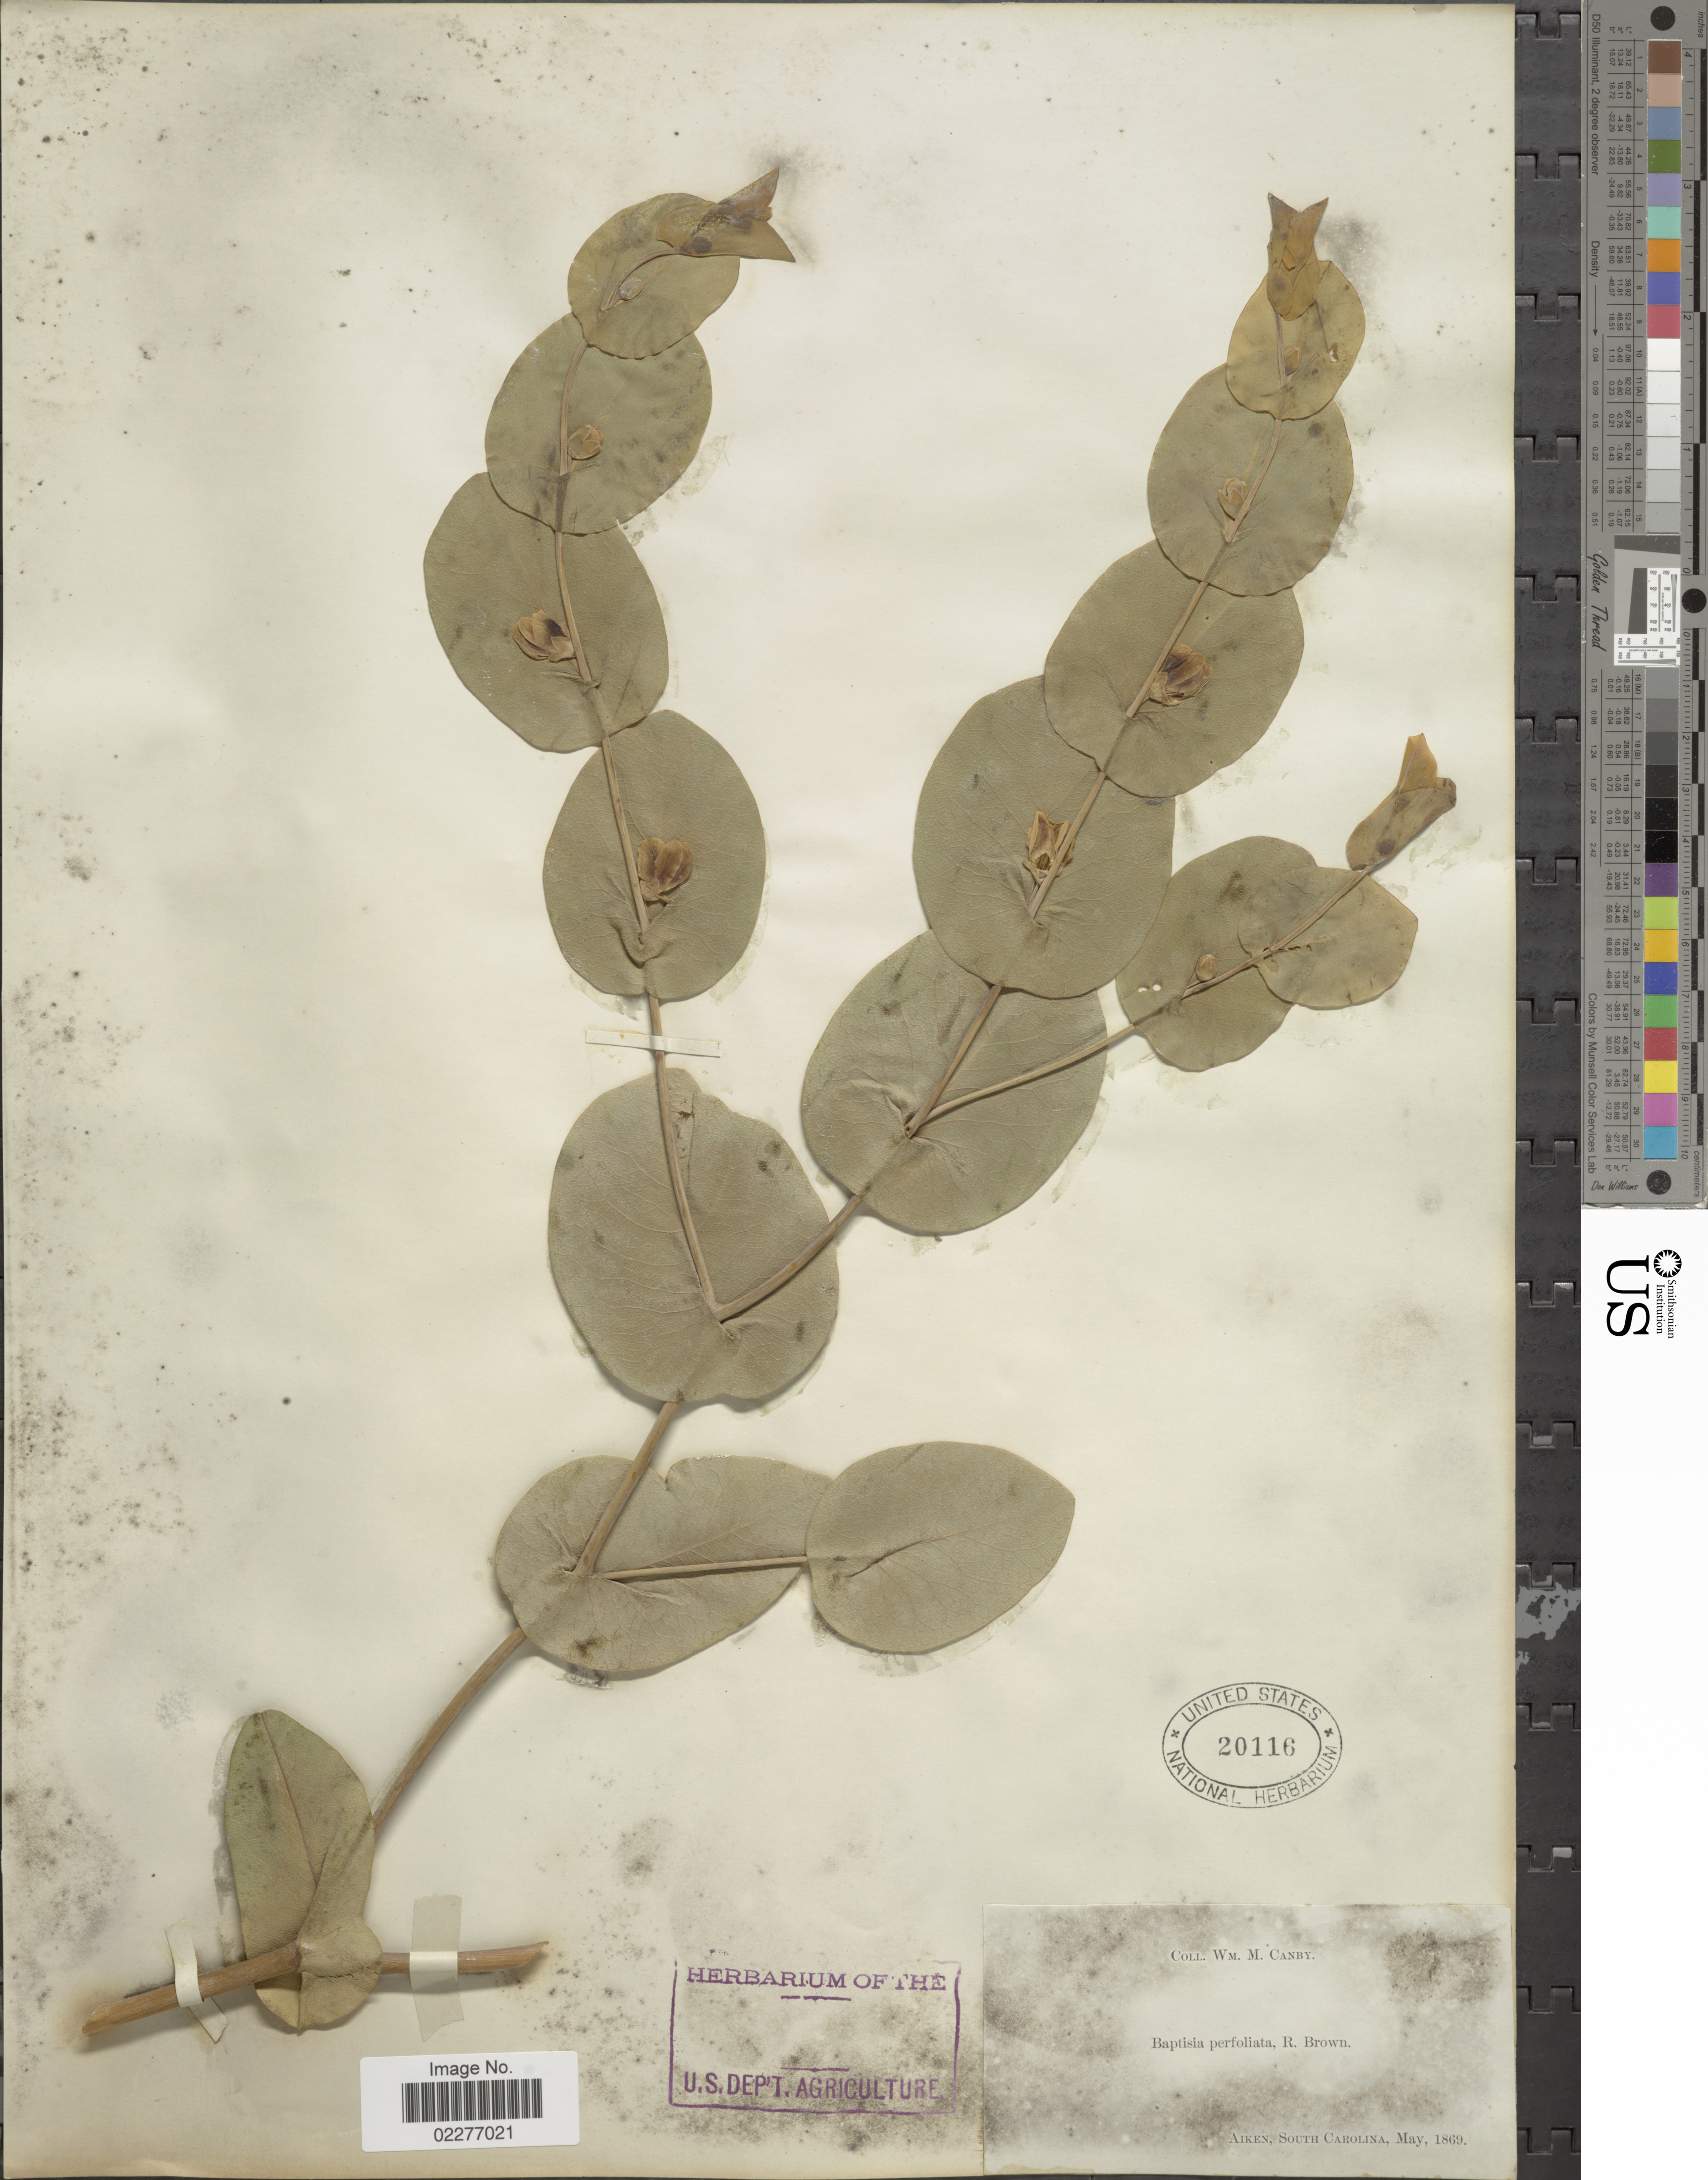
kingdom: Plantae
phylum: Tracheophyta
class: Magnoliopsida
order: Fabales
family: Fabaceae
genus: Baptisia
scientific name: Baptisia perfoliata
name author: (L.) R. Br.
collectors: W. M. Canby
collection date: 1869-05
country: United States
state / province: South Carolina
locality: Aiken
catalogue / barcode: US 20116